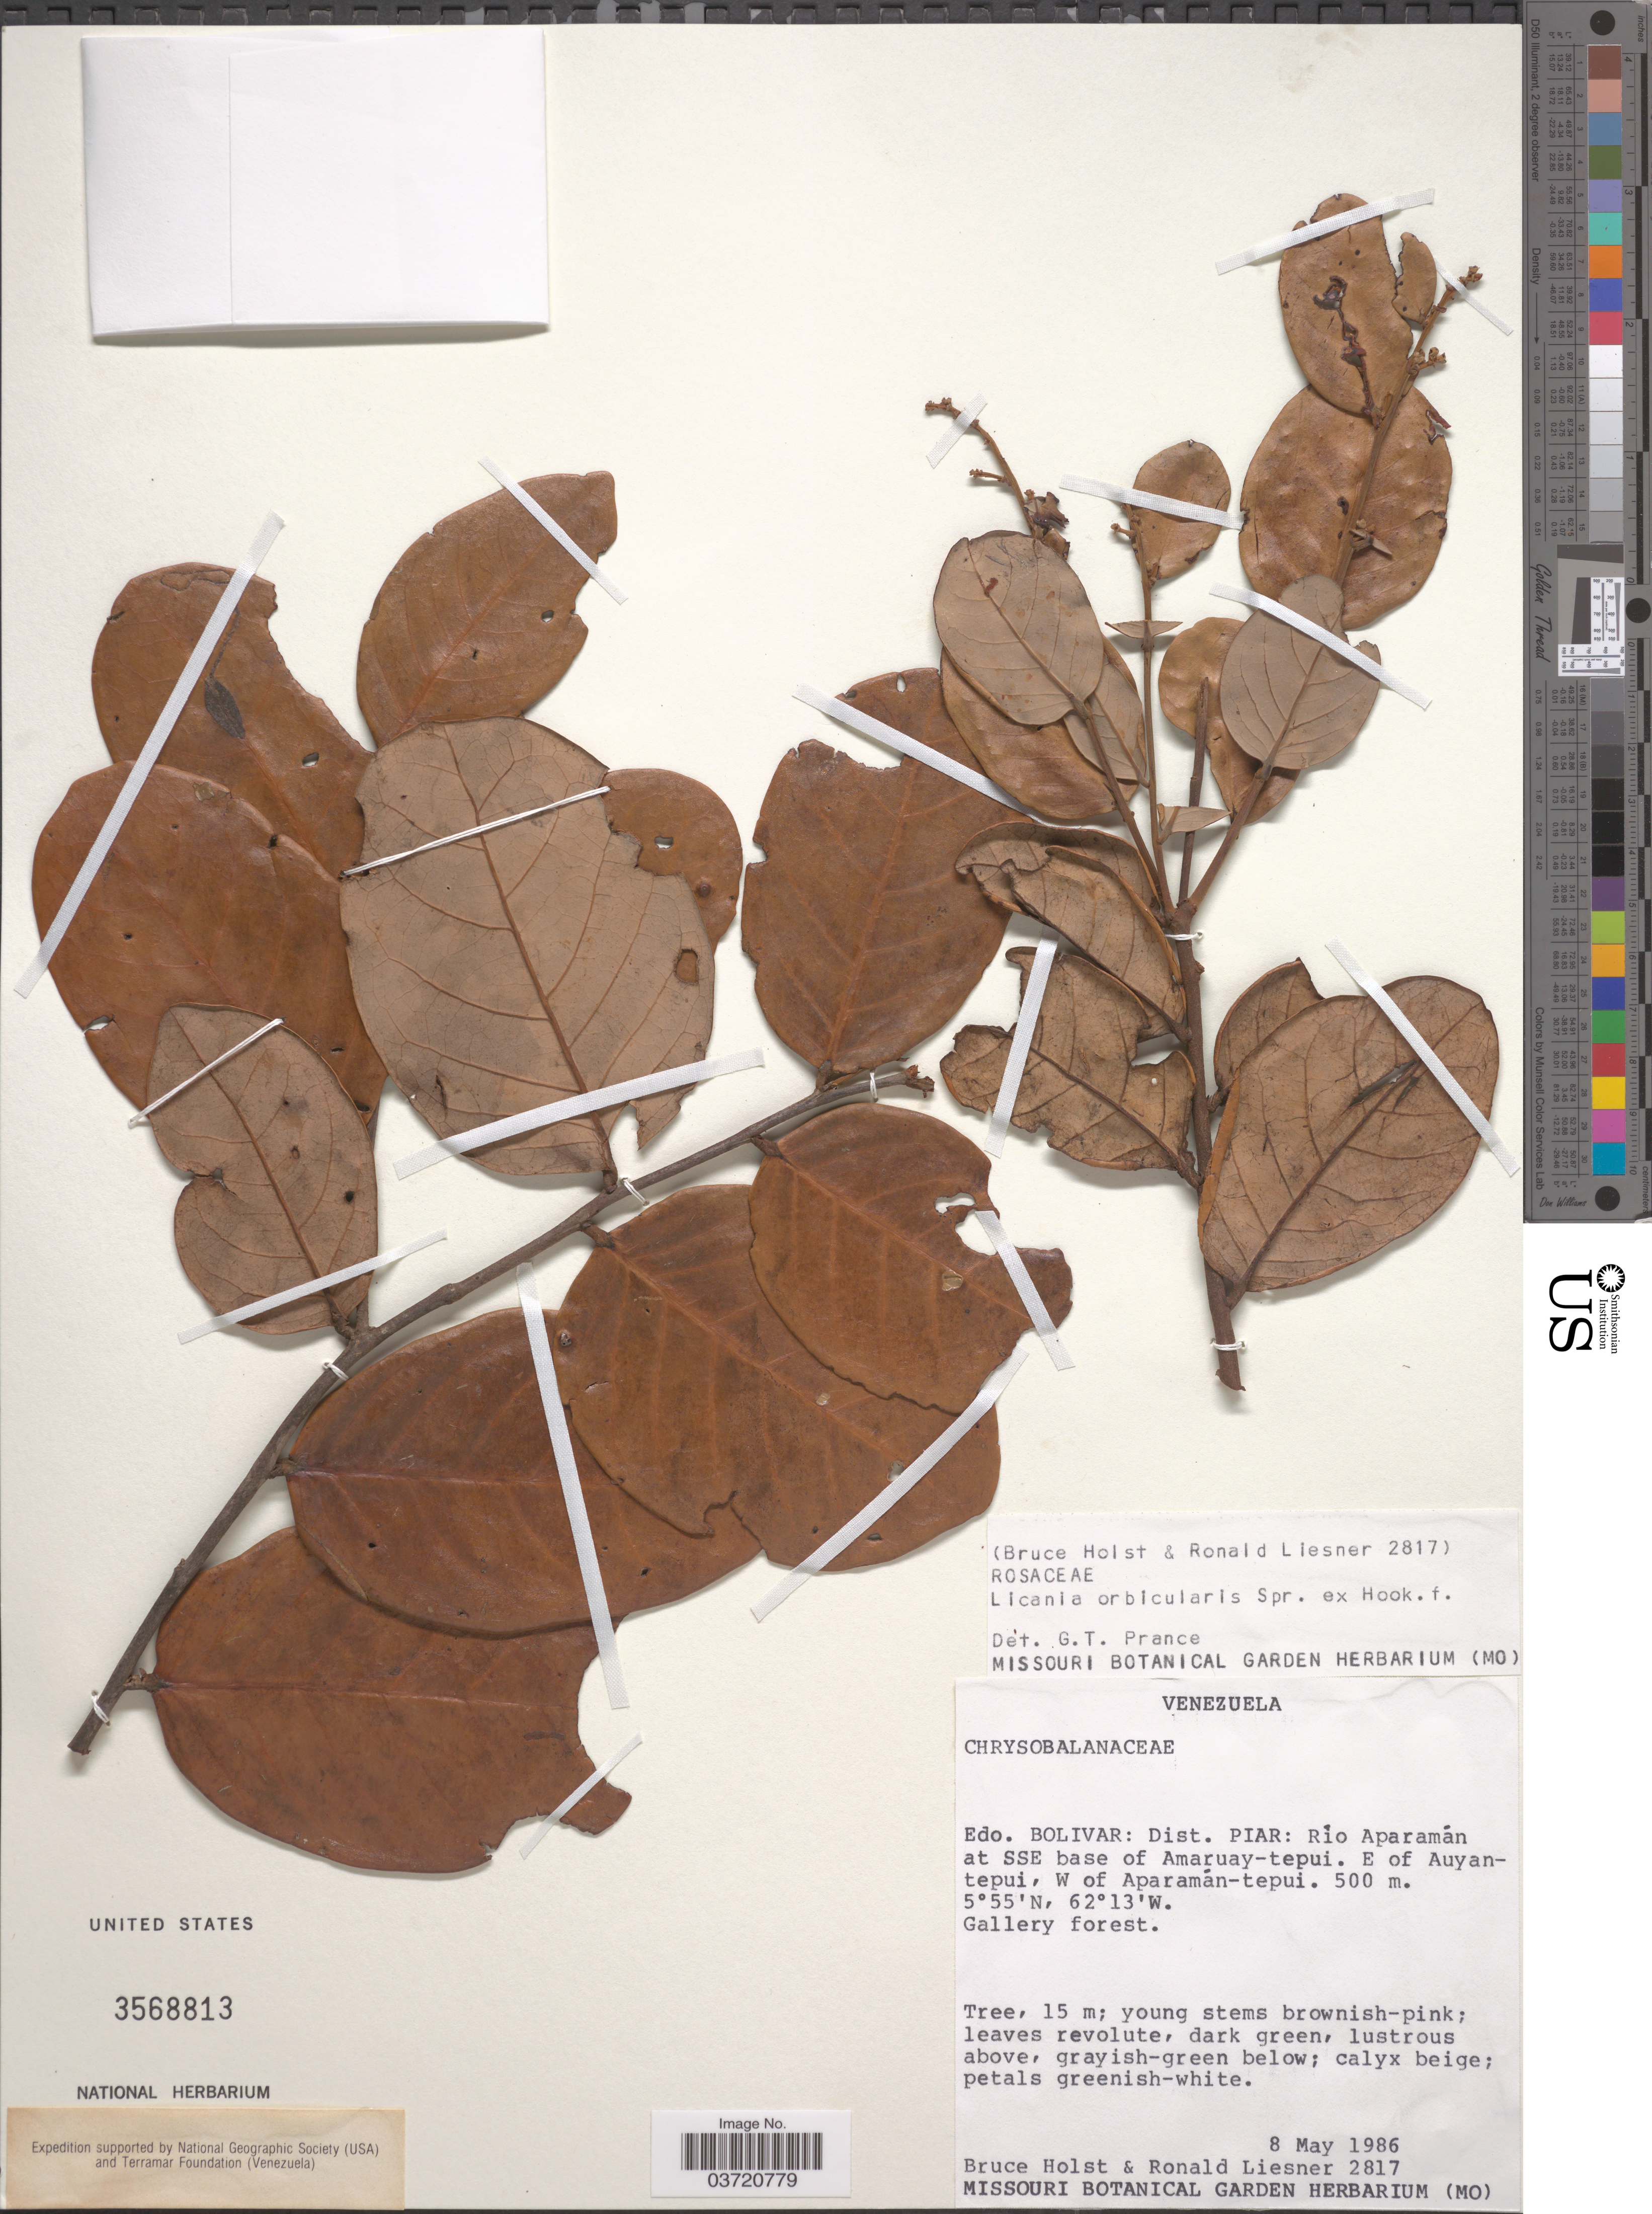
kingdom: Plantae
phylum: Tracheophyta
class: Magnoliopsida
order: Malpighiales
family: Chrysobalanaceae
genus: Licania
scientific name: Licania orbicularis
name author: Spruce ex Hook. f.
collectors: B. Holst & R. L. Liesner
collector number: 2817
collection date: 1986-05-08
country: Venezuela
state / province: Bolivar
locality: Dist. Piar: Rio Aparamán at SSE base of Aparamán-tepui. E of Auyantepui, W of Aparamán-tepui.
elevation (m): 500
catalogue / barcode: US 3568813